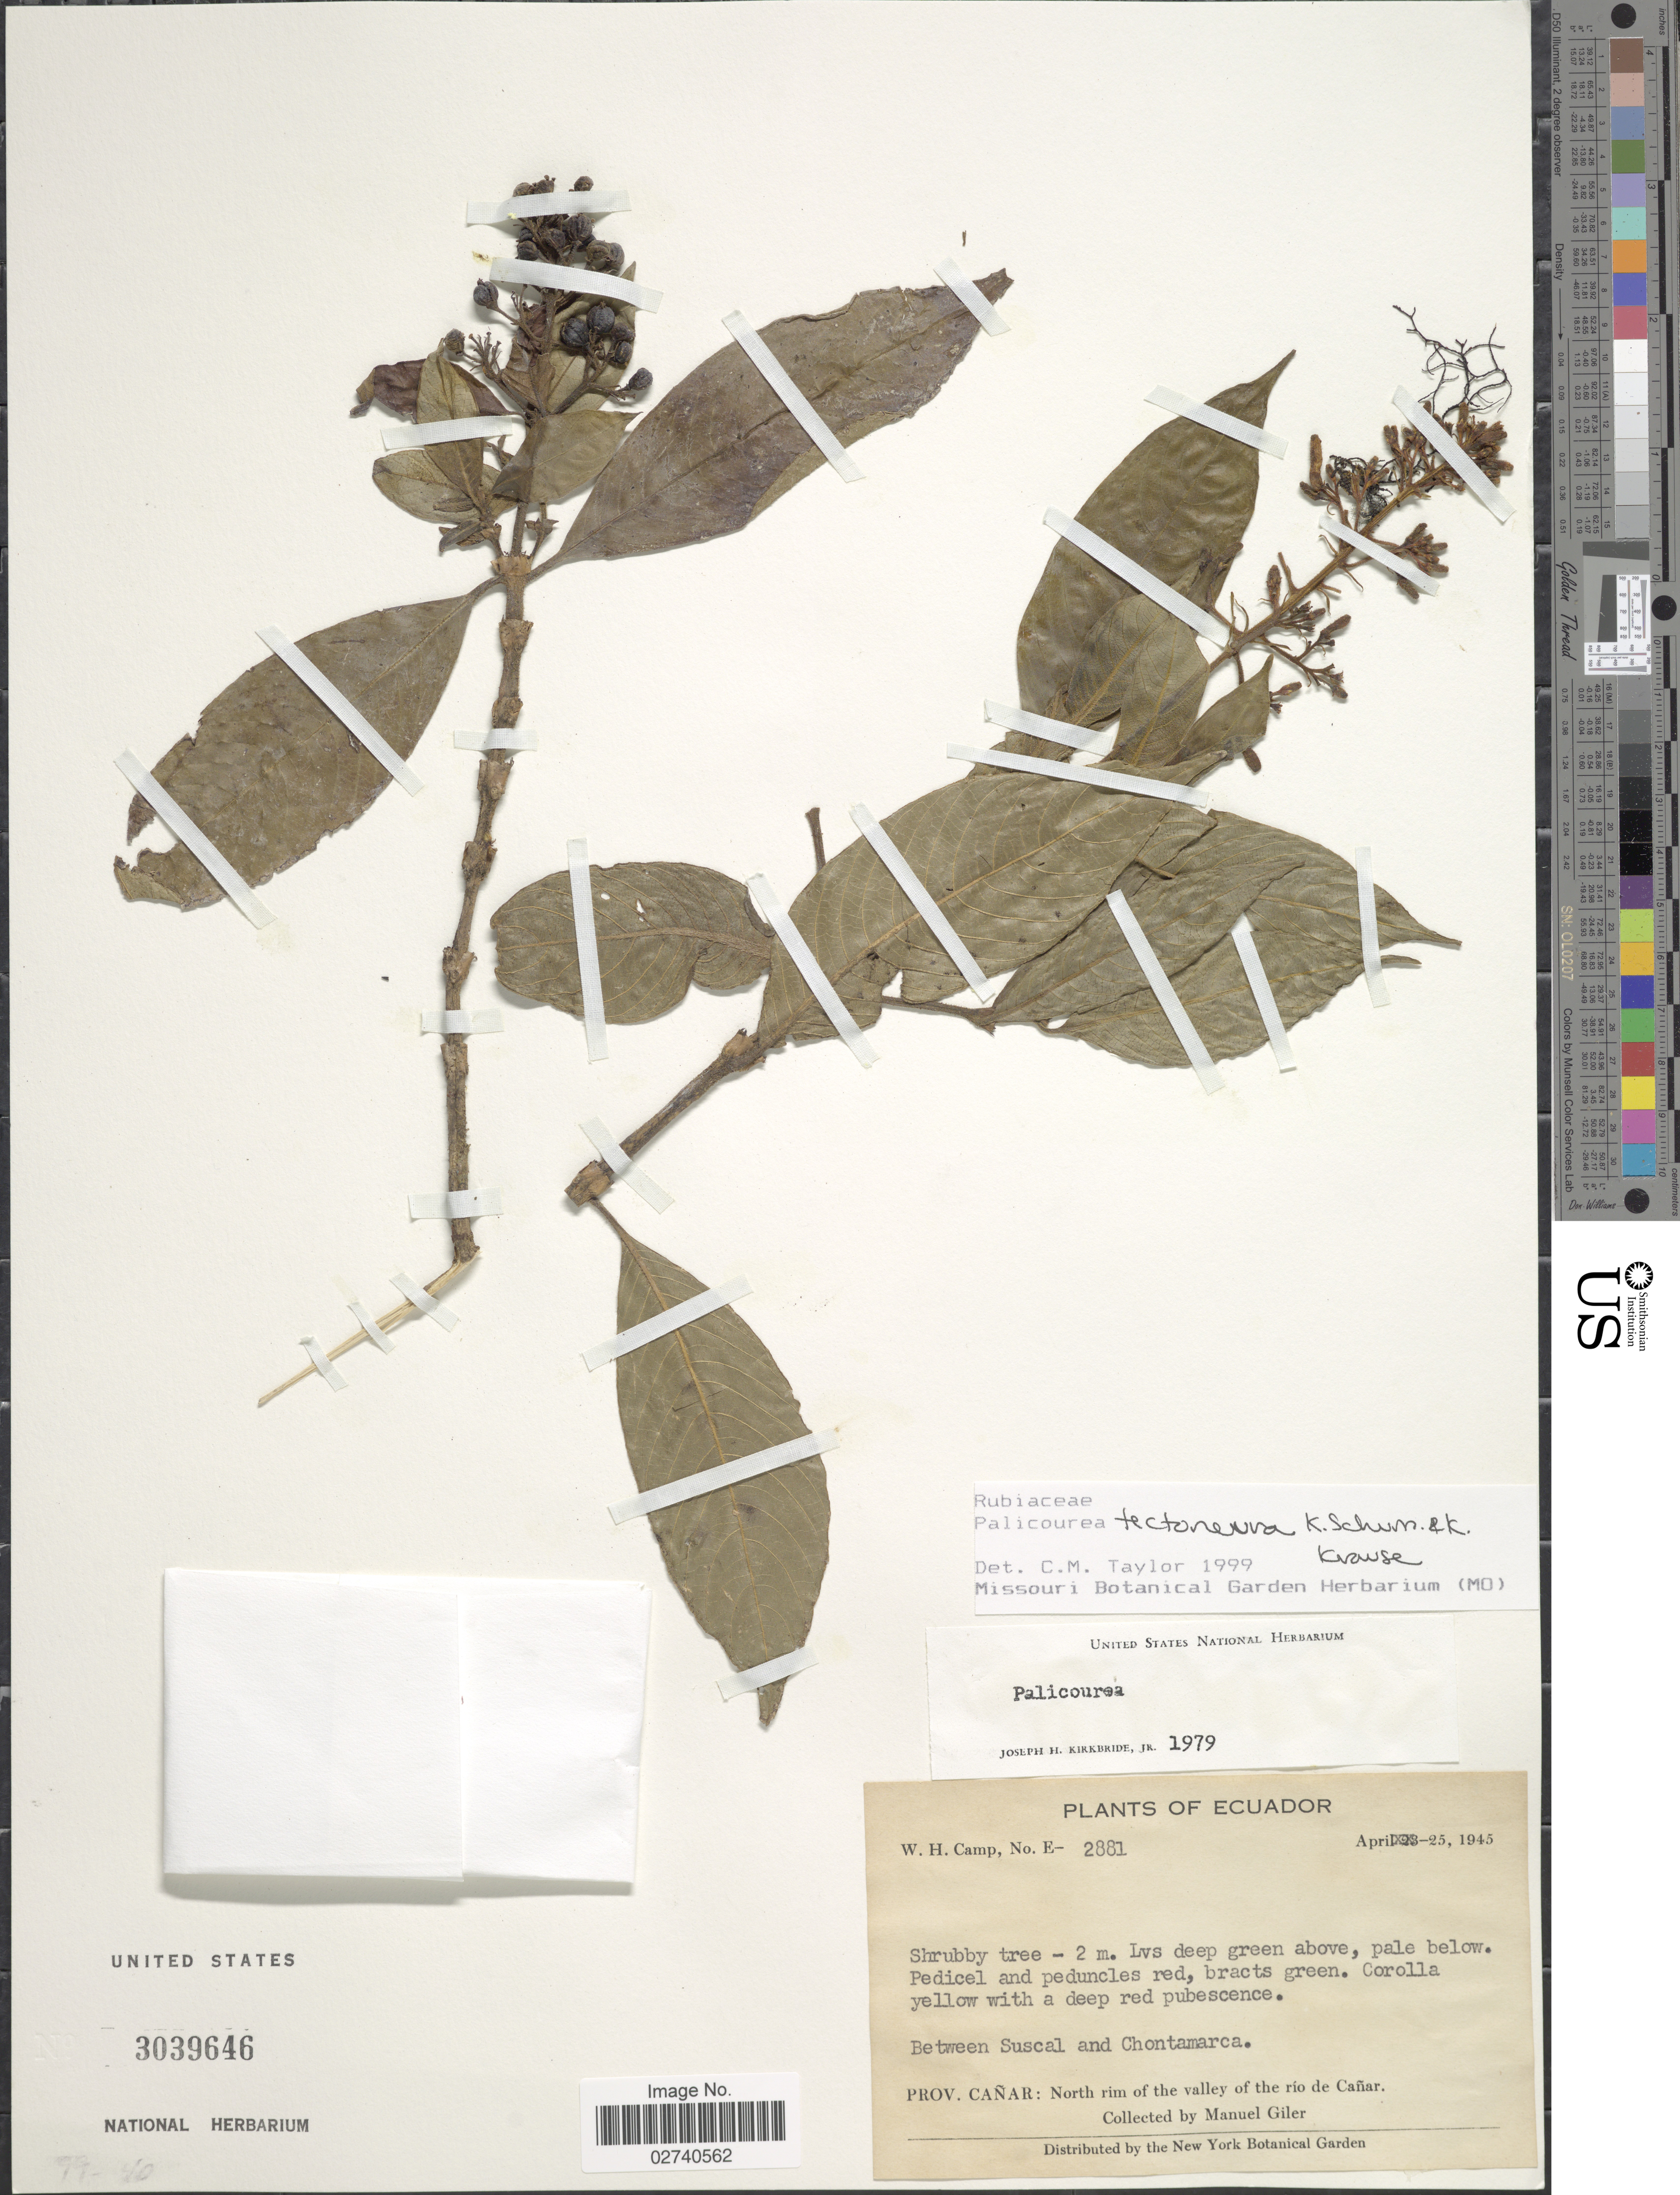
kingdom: Plantae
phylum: Tracheophyta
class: Magnoliopsida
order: Gentianales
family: Rubiaceae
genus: Palicourea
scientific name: Palicourea tectoneura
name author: K. Schum. & K. Krause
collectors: M. Gíler & W. H. Camp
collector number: E-2881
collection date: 1945-04-25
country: Ecuador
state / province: Cañar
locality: Between Suscal and Chontamarca. North rim of the valley of the rio de Canar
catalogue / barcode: US 3039646